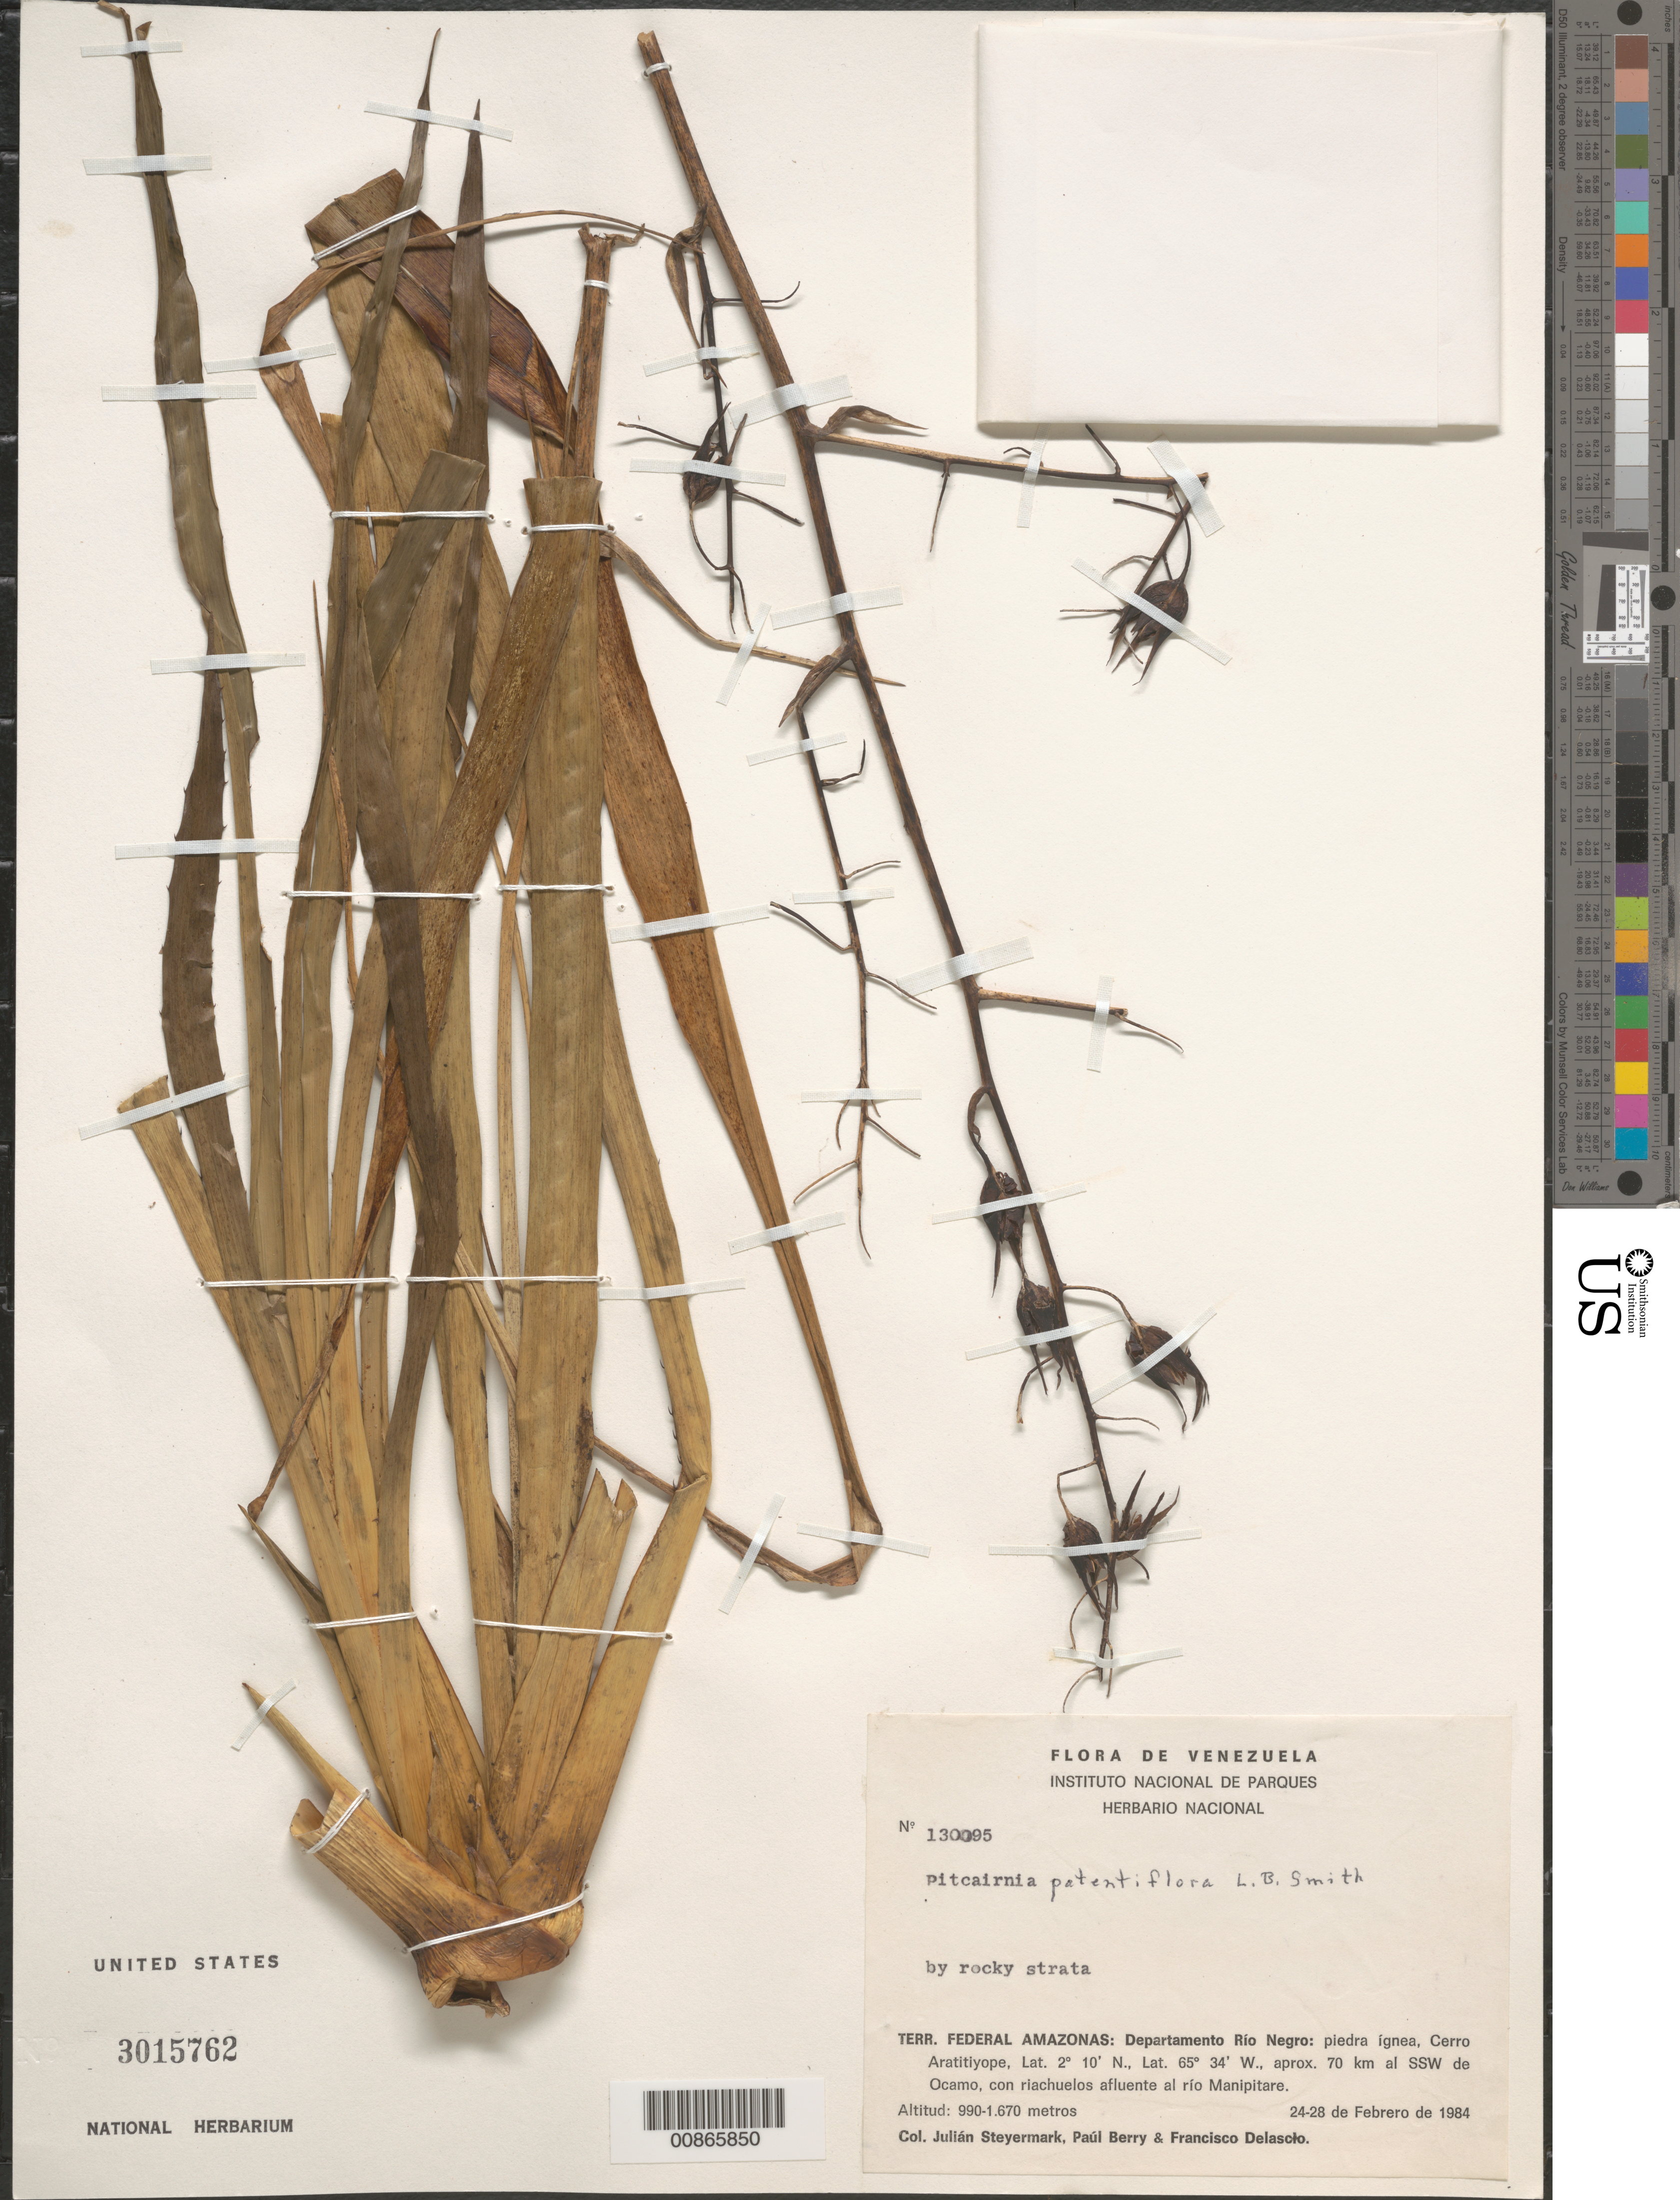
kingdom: Plantae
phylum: Tracheophyta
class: Liliopsida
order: Poales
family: Bromeliaceae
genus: Pitcairnia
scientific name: Pitcairnia patentiflora var. patentiflora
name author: L.B. Sm.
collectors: J. Steyermark, P. Berry & F. Delascio C.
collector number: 130095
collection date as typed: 24-Feb-84 to 28-Feb-84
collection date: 1984-02-24/1984-02-28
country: Venezuela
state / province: Amazonas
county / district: Río Negro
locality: Cerro Aratitiyope, approx. 70 km SSW of Ocamo, con riachuelos afluente al Río Manipitare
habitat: Piedra ígnea, by rocky strata, con riachuelos afluente al río Manipitare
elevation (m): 990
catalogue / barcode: US 3015762